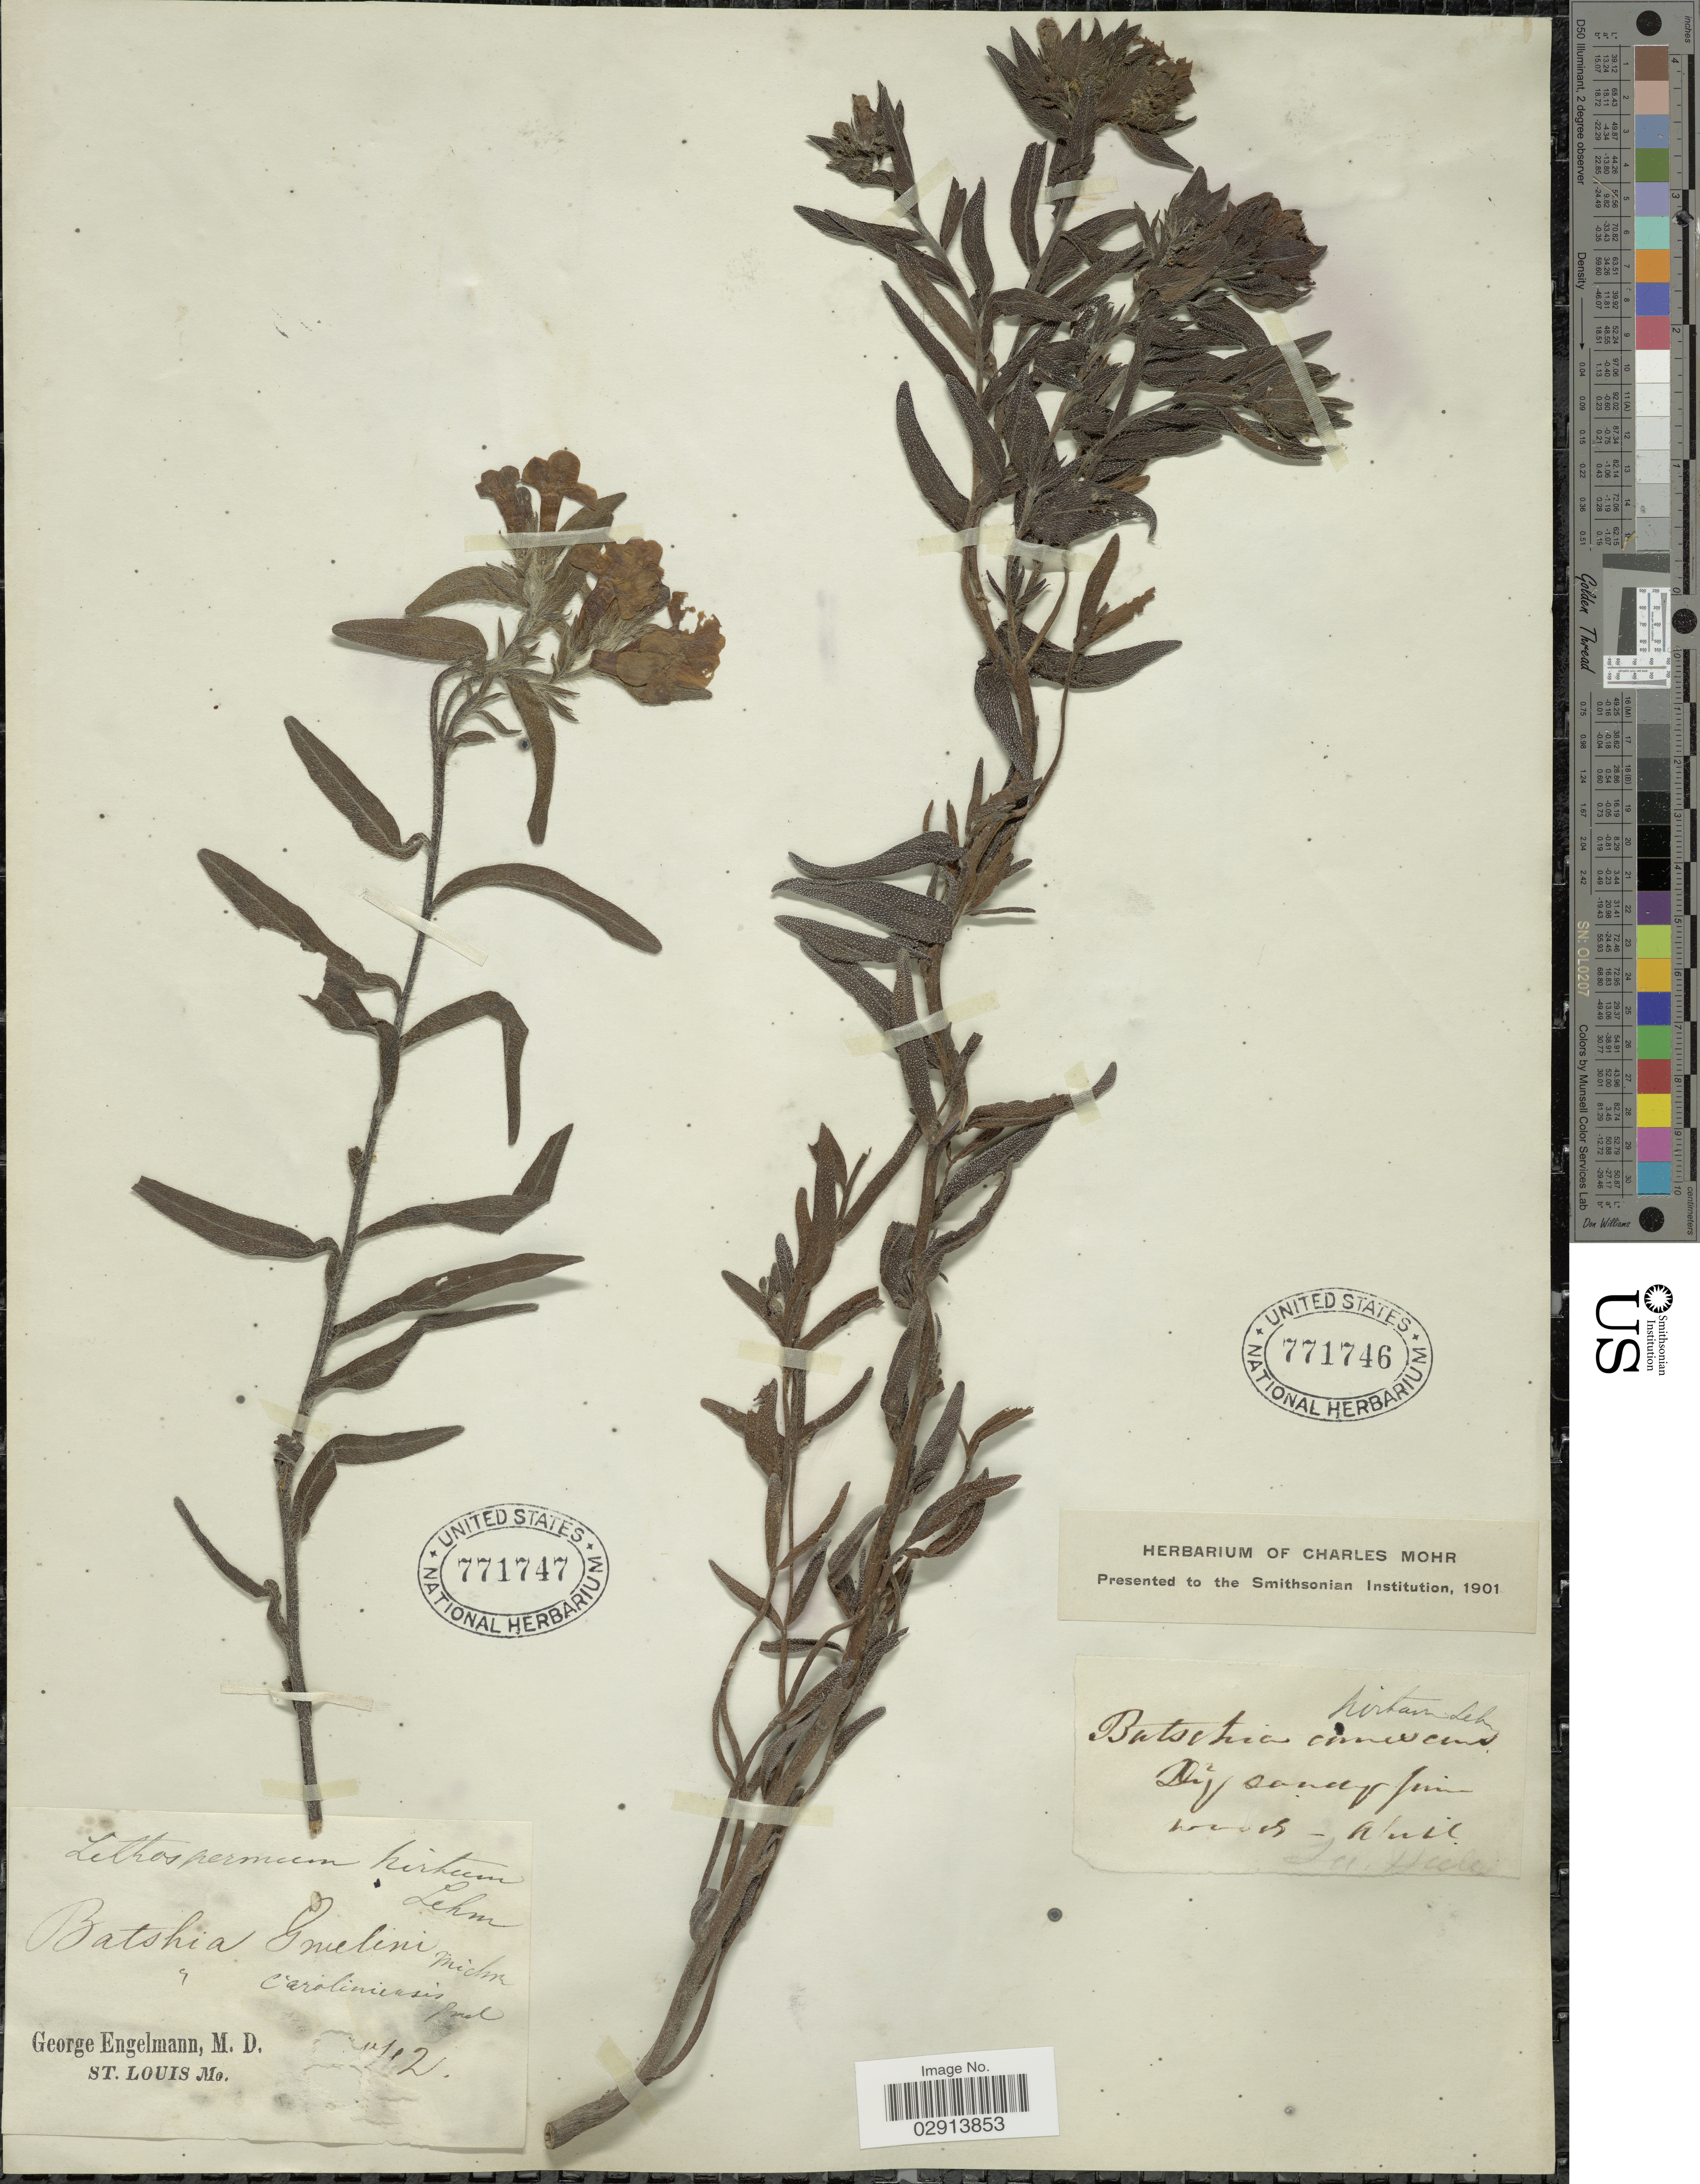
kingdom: Plantae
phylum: Tracheophyta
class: Magnoliopsida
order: Boraginales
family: Boraginaceae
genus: Lithospermum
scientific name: Lithospermum caroliniense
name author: (J.F. Gmel.) MacMill.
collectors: M. Engelmann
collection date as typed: Transcribed d/m/y: /12/12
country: United States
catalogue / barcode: US 771747-2